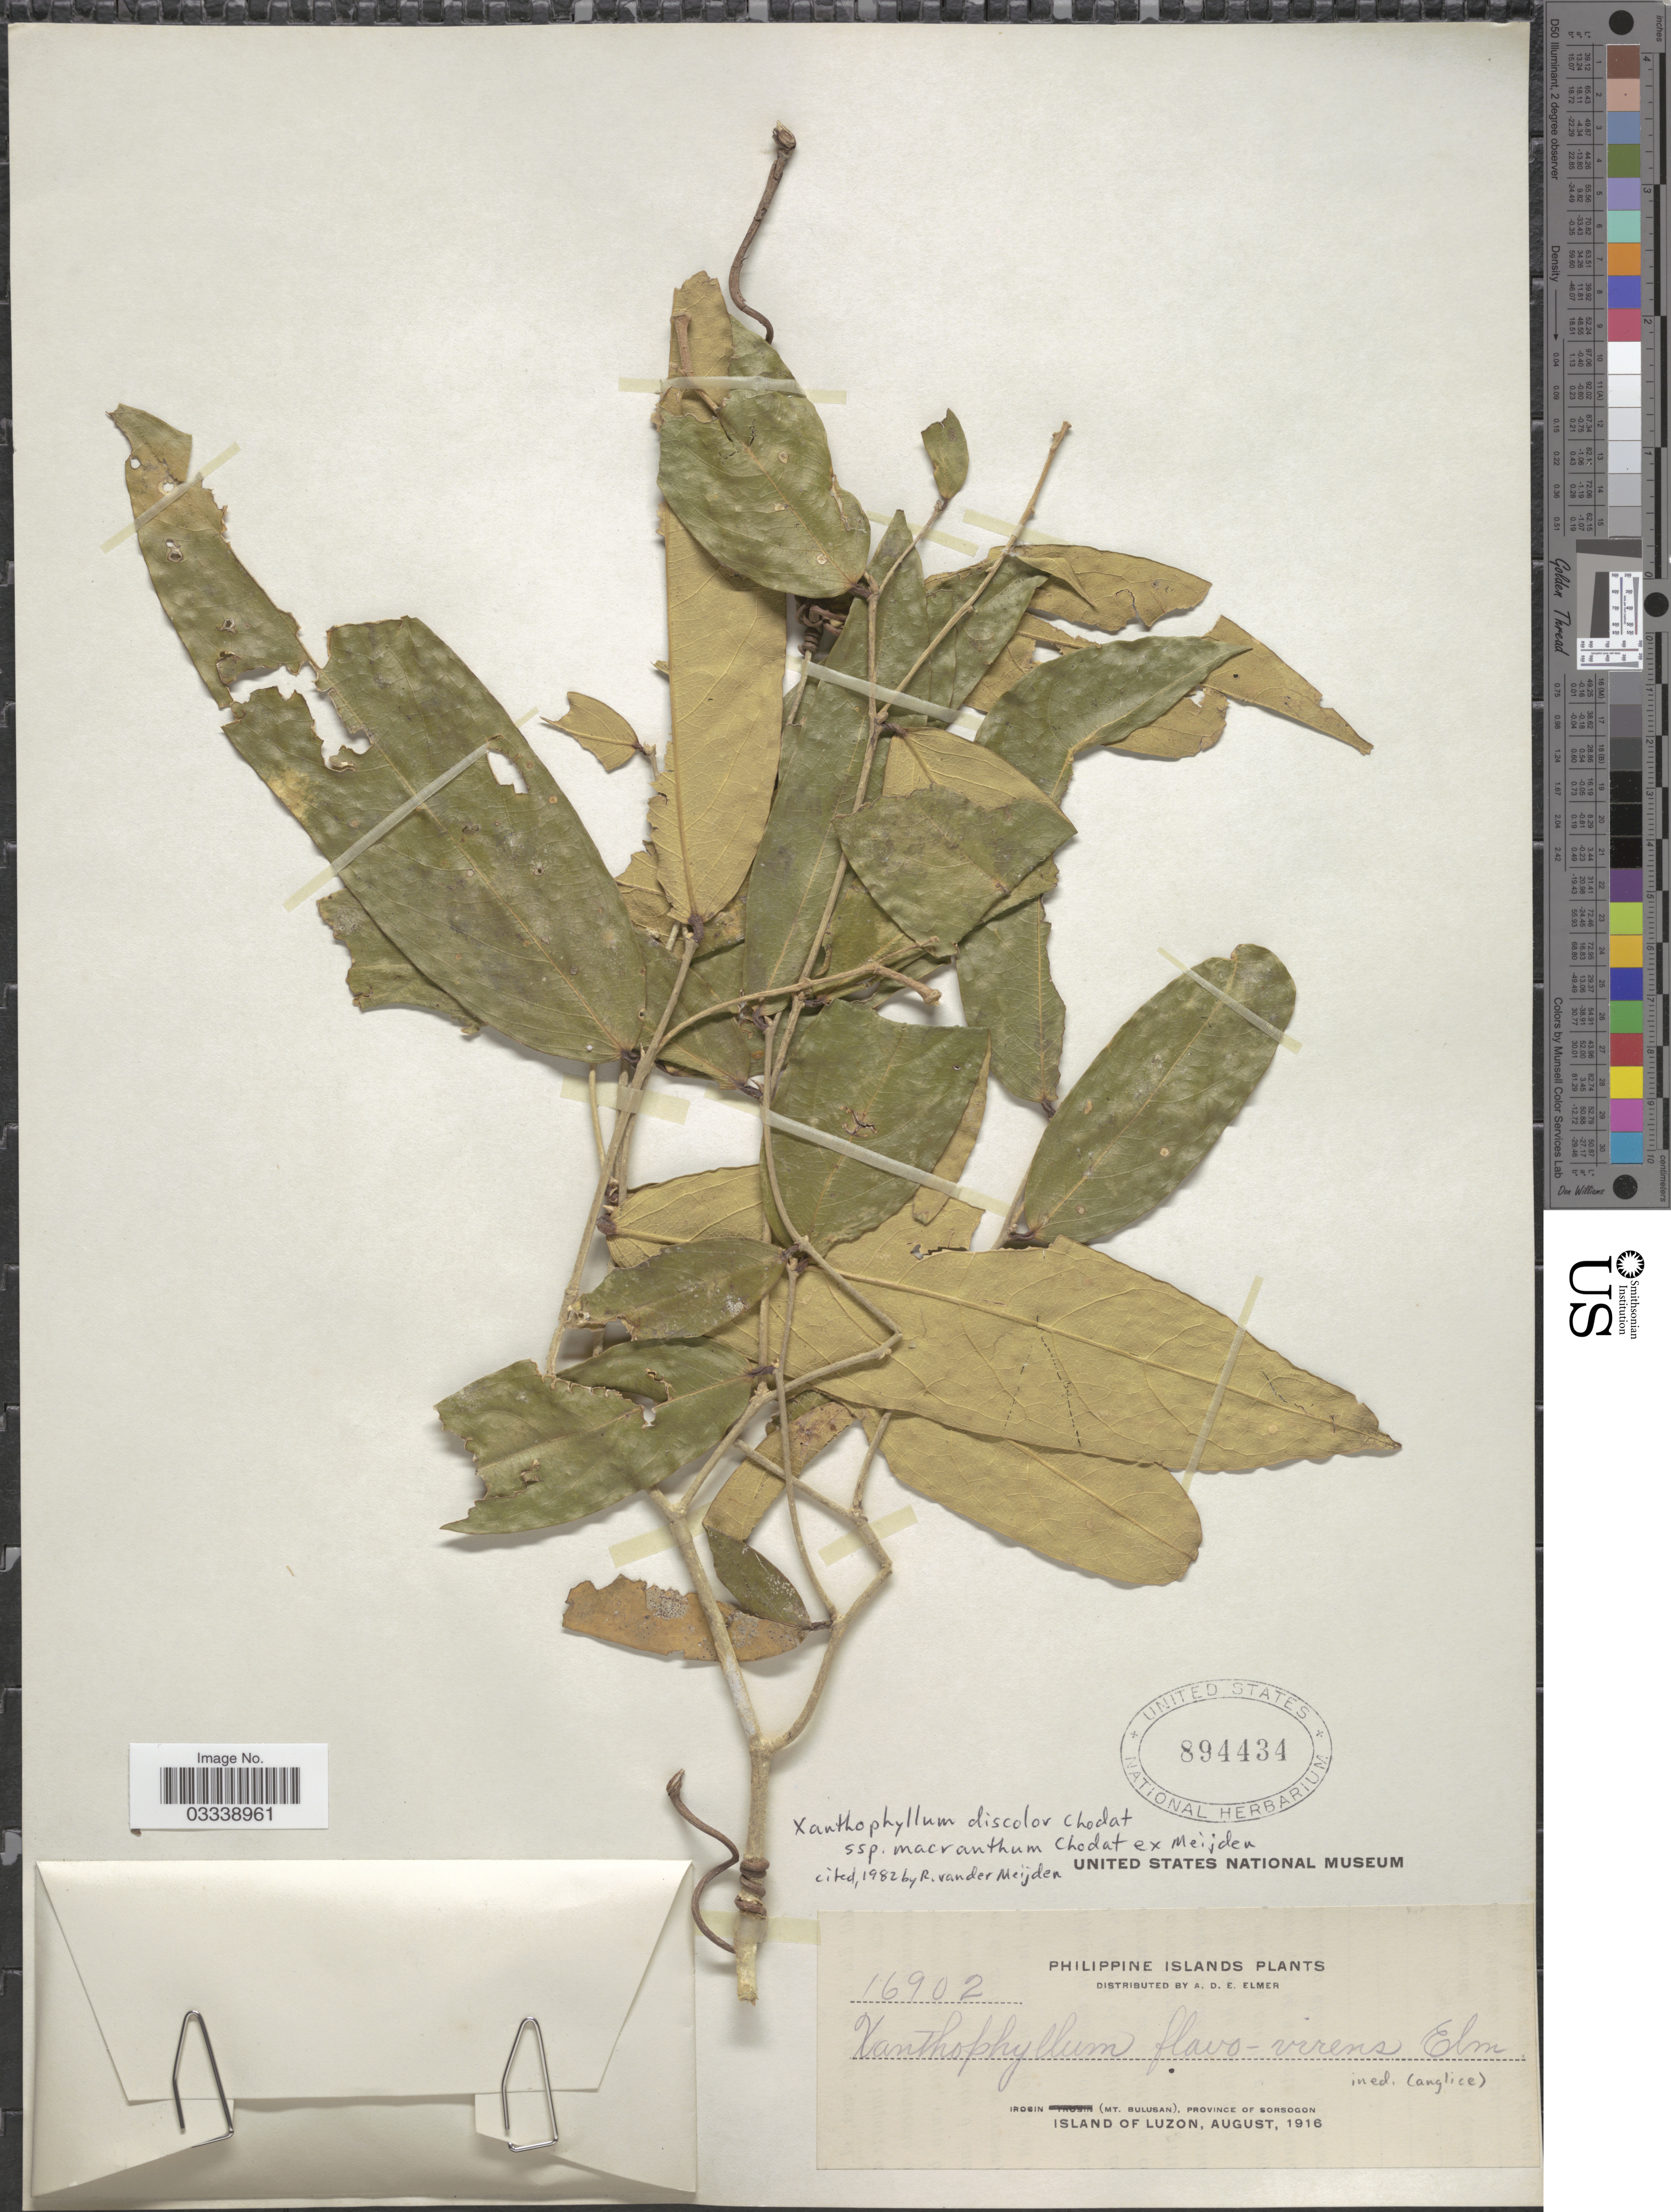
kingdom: Plantae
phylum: Tracheophyta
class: Magnoliopsida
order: Fabales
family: Polygalaceae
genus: Xanthophyllum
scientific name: Xanthophyllum discolor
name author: Chodat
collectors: A. D. E. Elmer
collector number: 16902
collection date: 1916-08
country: Philippines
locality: Philippine Islands. Irosin (Mt. Bulusan), province of Sorsogon. Island of Luzon.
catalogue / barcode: US 894434